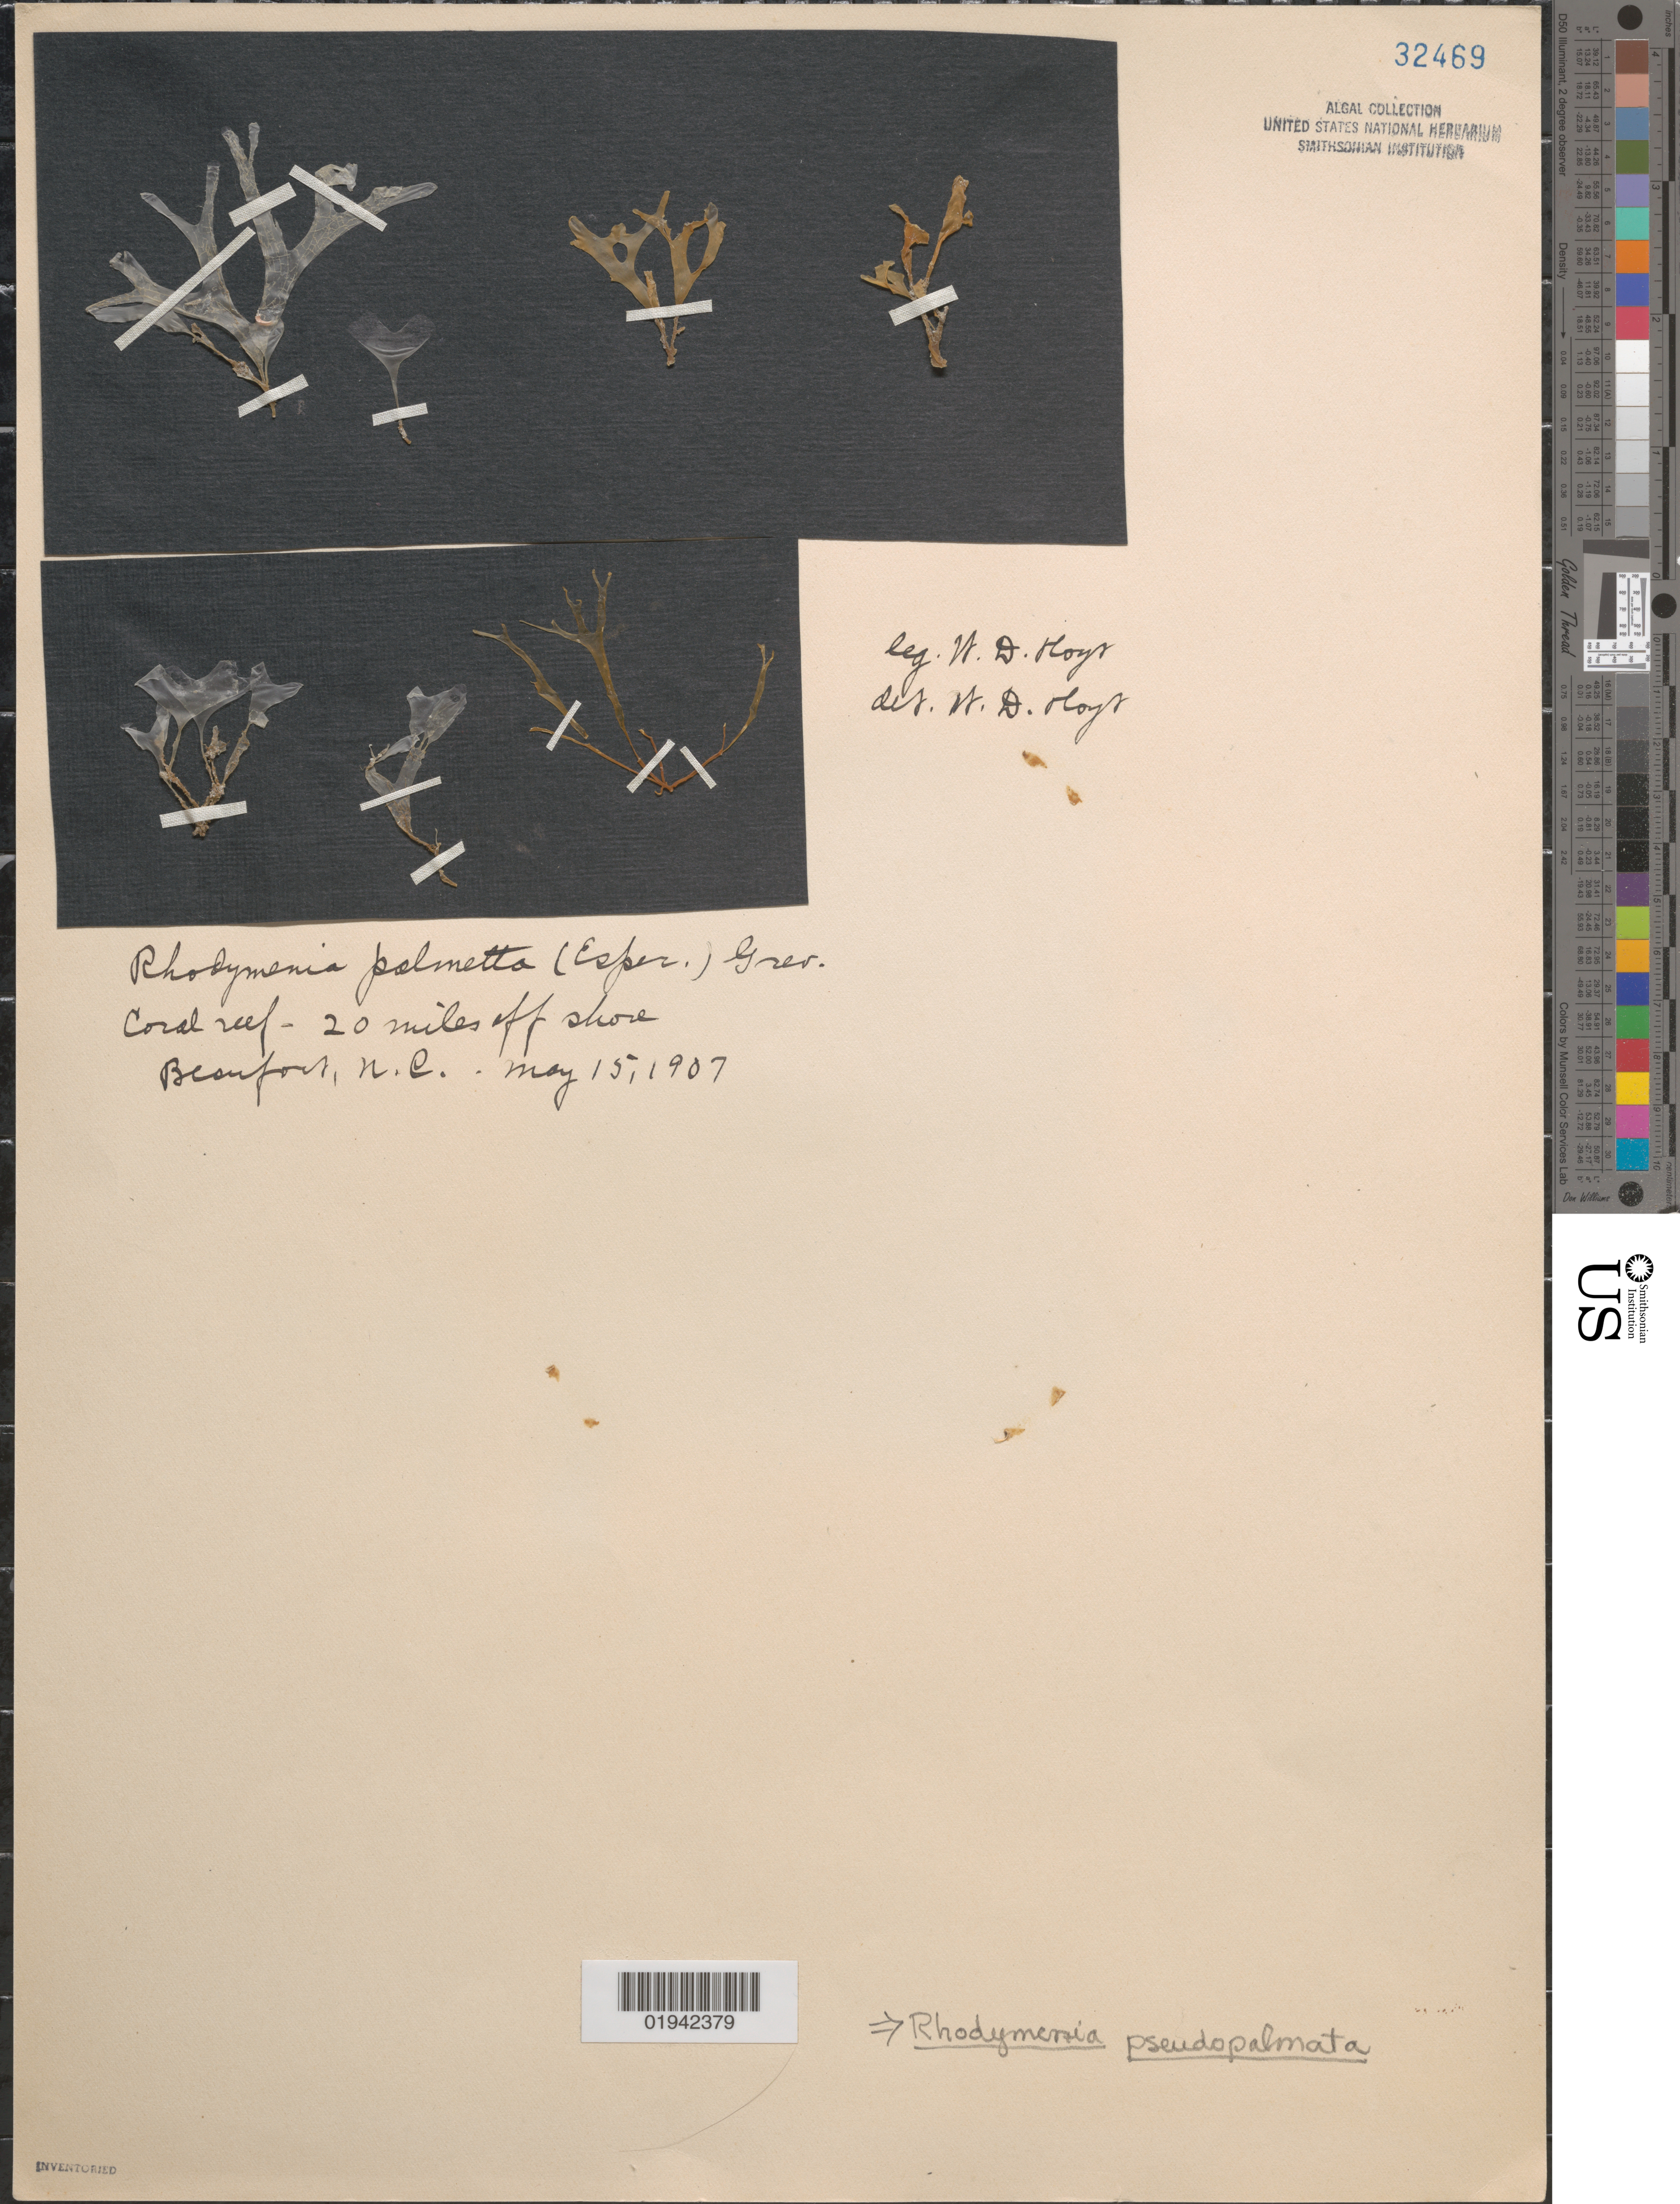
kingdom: Plantae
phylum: Rhodophyta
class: Florideophyceae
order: Rhodymeniales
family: Rhodymeniaceae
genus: Rhodymenia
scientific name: Rhodymenia pseudopalmata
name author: (J.V.Lamouroux) P.C. Silva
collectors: W. D. Hoyt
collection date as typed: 15 May 1907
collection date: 1907-05-15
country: United States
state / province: North Carolina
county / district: Carteret County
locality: Coral reef off Beaufort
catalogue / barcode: US 32469